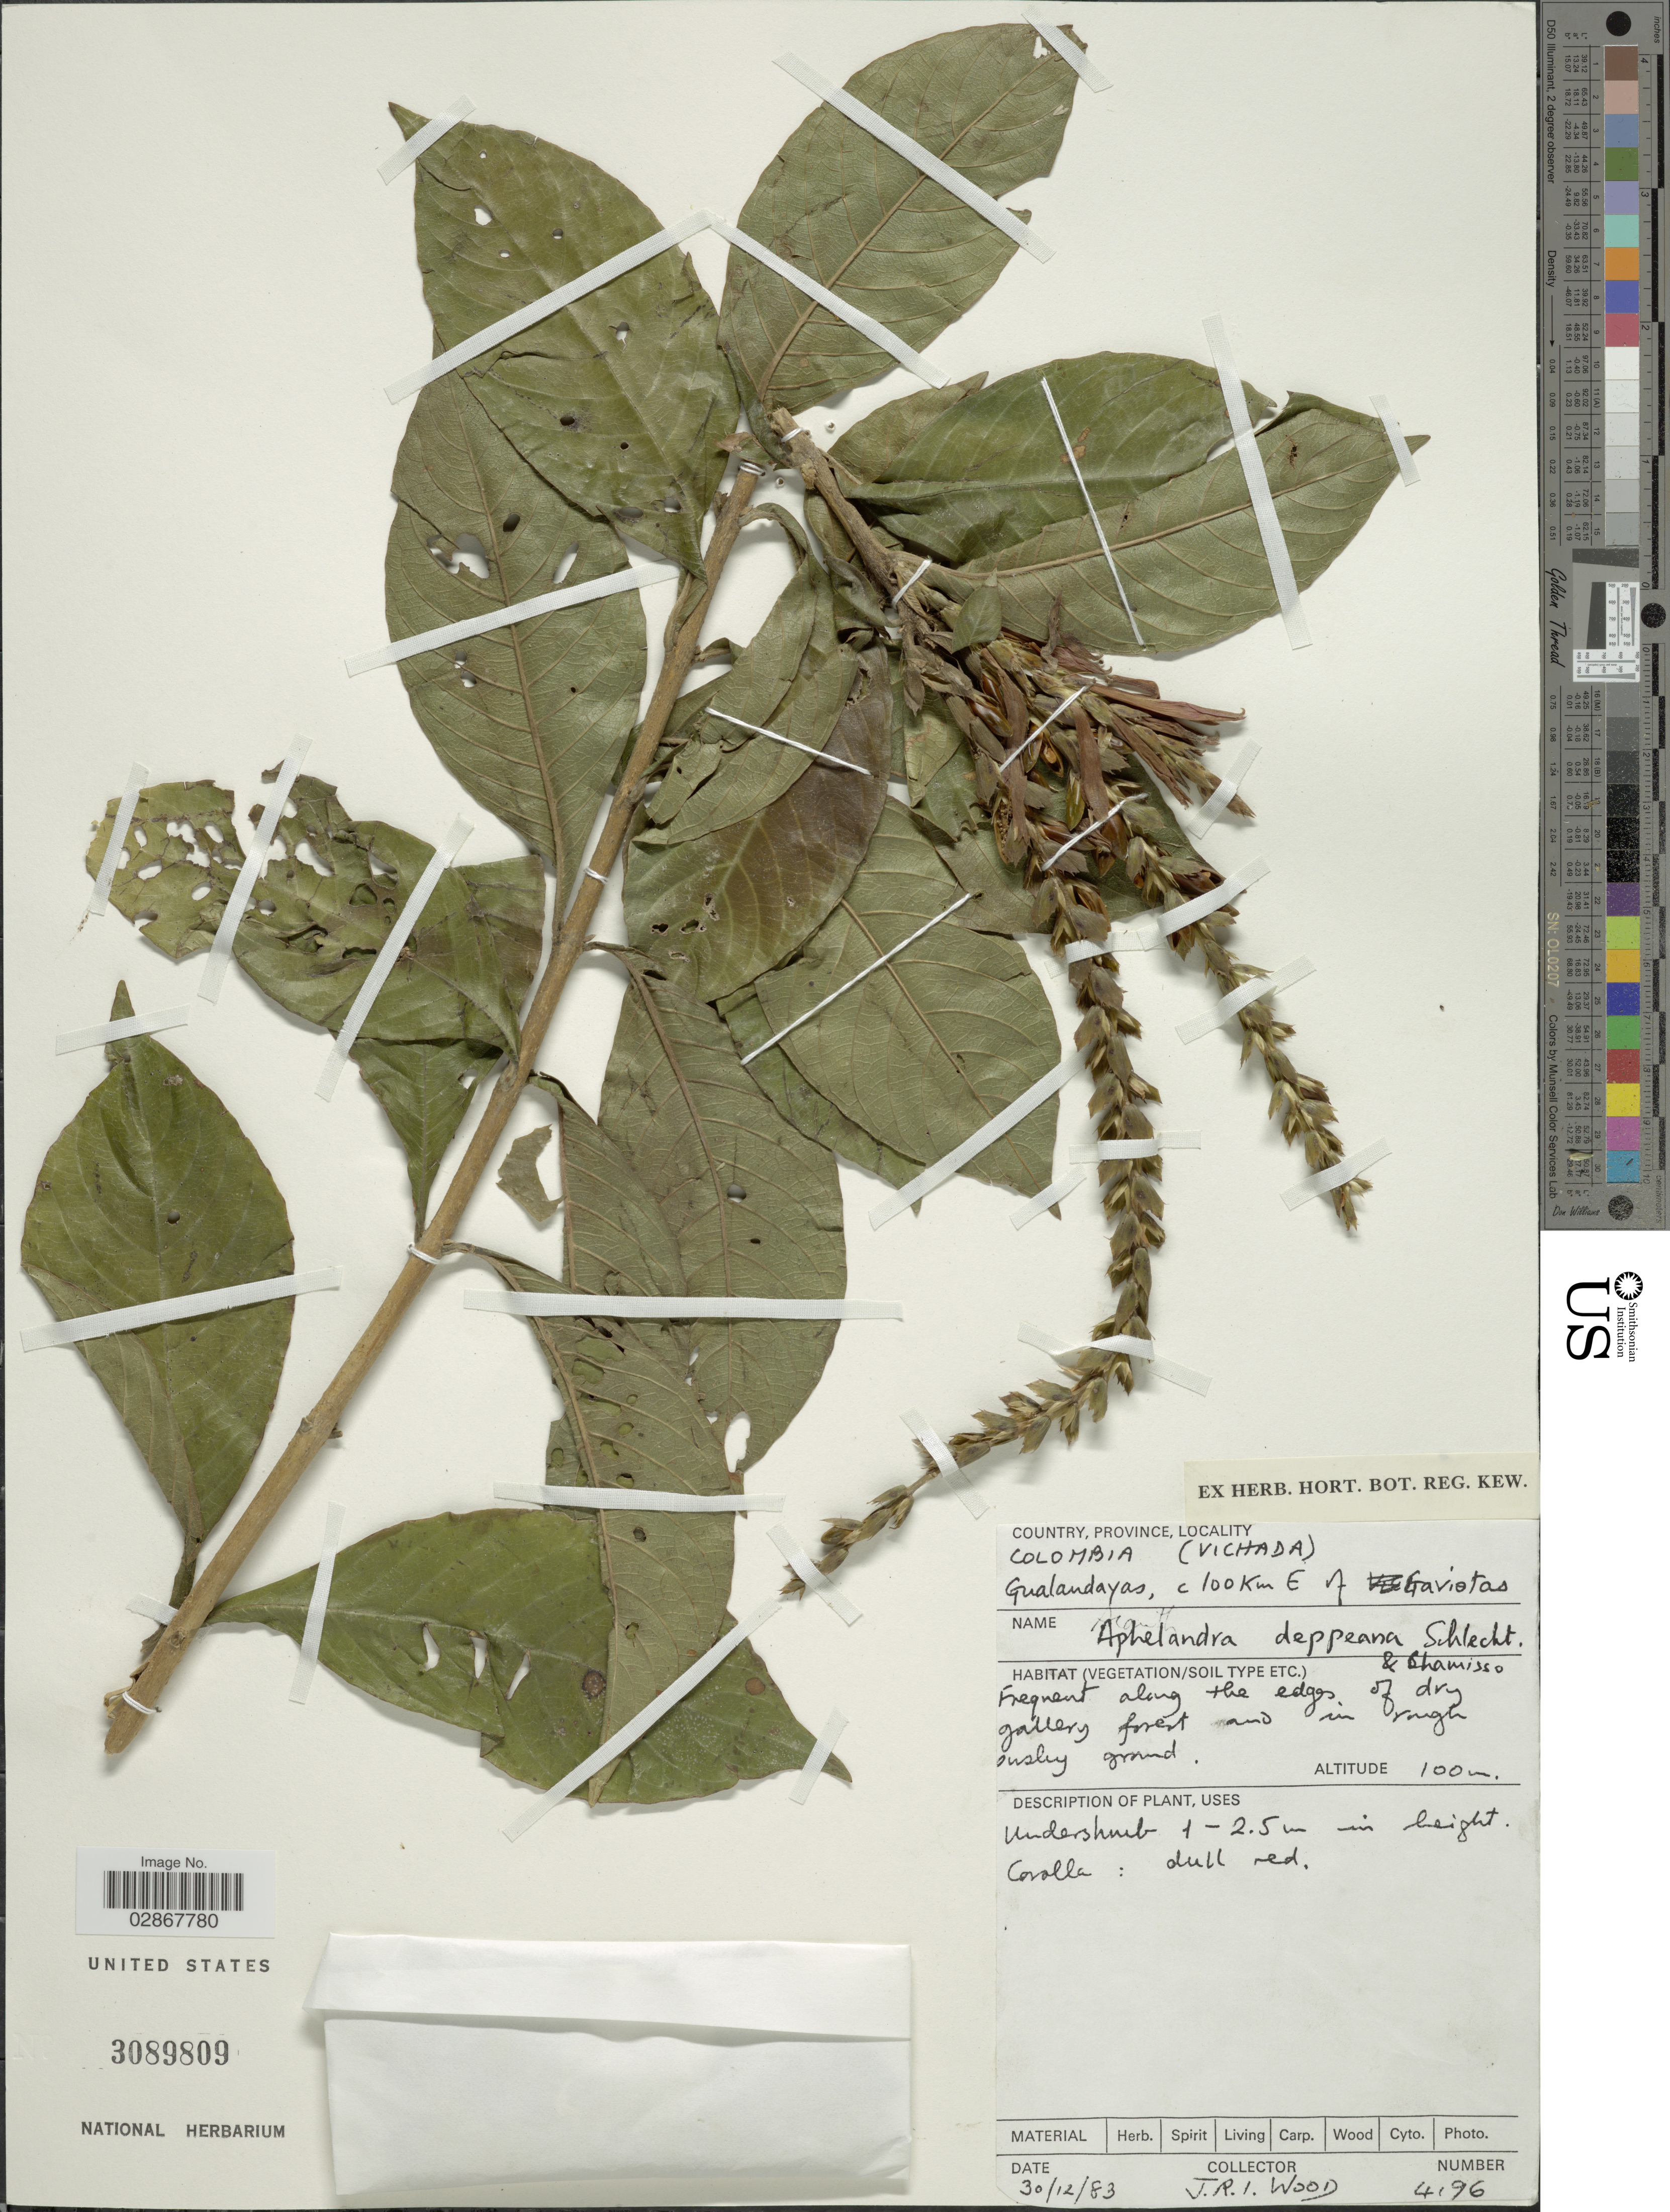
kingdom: Plantae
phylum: Tracheophyta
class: Magnoliopsida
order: Lamiales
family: Acanthaceae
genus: Aphelandra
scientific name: Aphelandra scabra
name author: (Vahl) Sm.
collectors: J. R. I. Wood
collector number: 4196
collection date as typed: Transcribed d/m/y: 30/12/83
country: Colombia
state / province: Vichada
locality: Gualandayas, c 100 km E of Gaviotas.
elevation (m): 100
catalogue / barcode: US 3089809